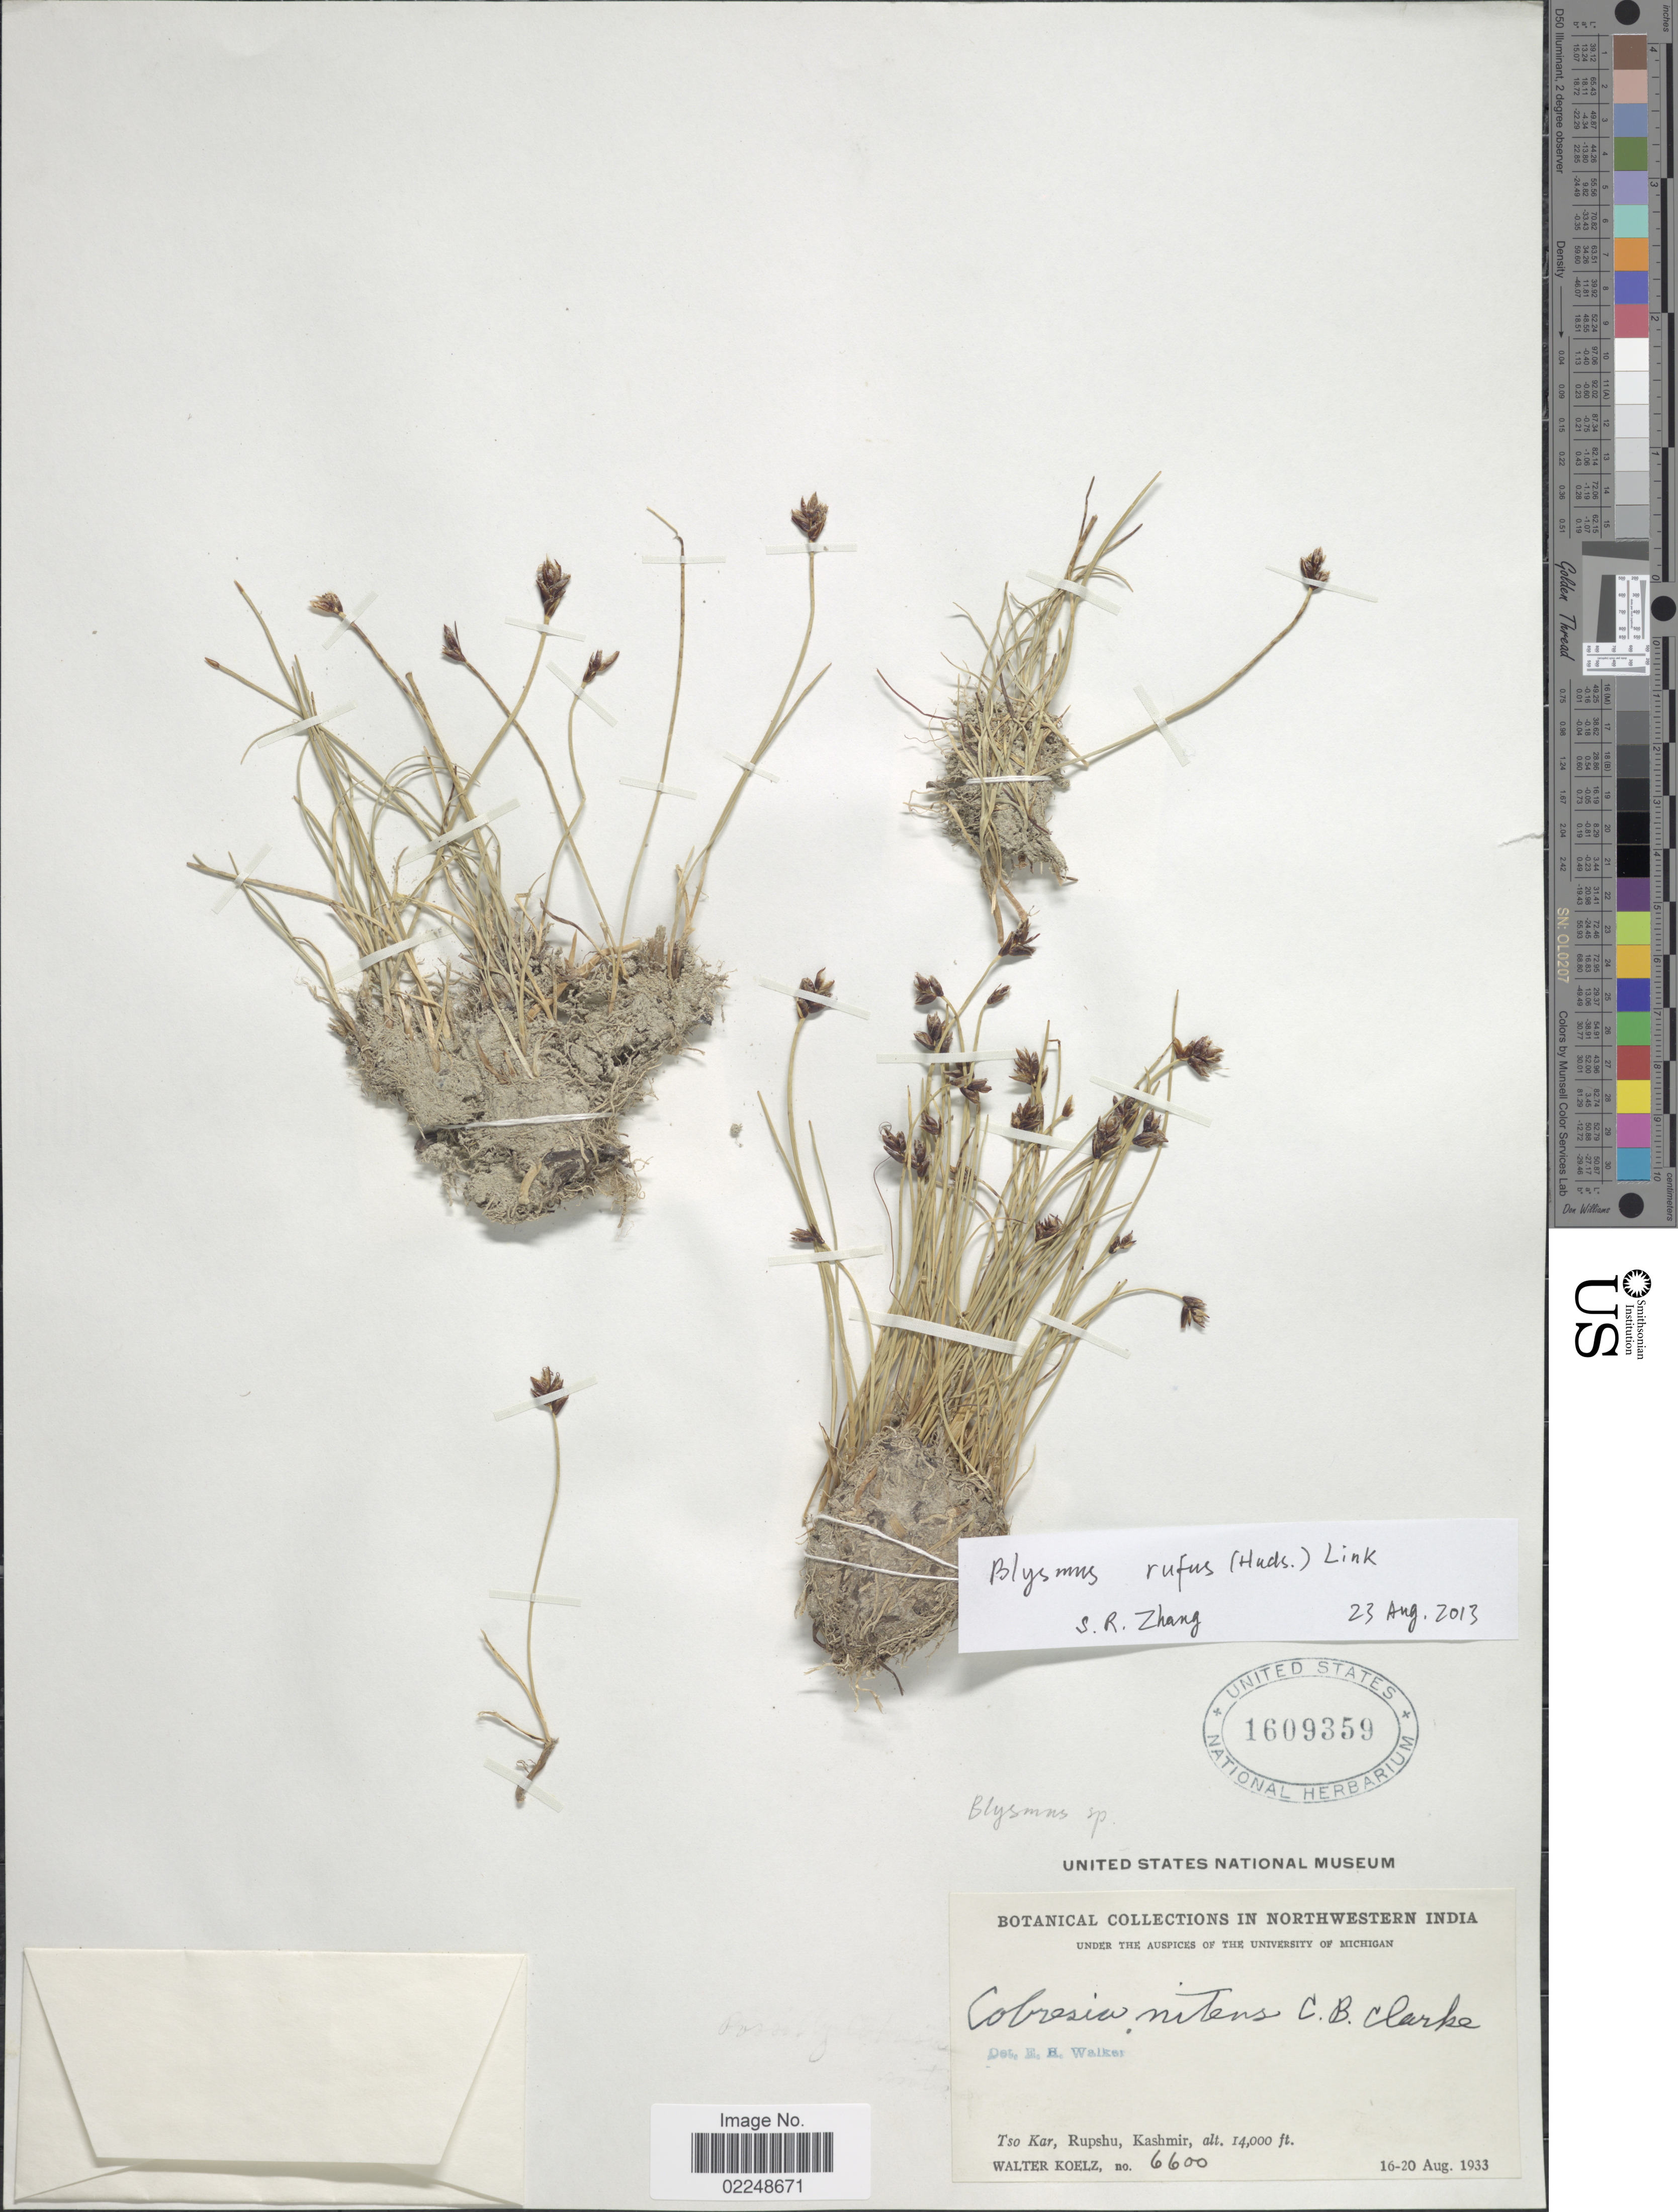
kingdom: Plantae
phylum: Tracheophyta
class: Liliopsida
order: Poales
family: Cyperaceae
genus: Blysmopsis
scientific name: Blysmopsis rufa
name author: (Huds.) Oteng-Yeb.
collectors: W. N. Koelz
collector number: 6600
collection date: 1933-08-16/1933-08-20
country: India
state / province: Jammu and Kashmir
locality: Tso Kar, Rupshu, Kashmir, Northwestern India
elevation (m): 4267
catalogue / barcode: US 1609359